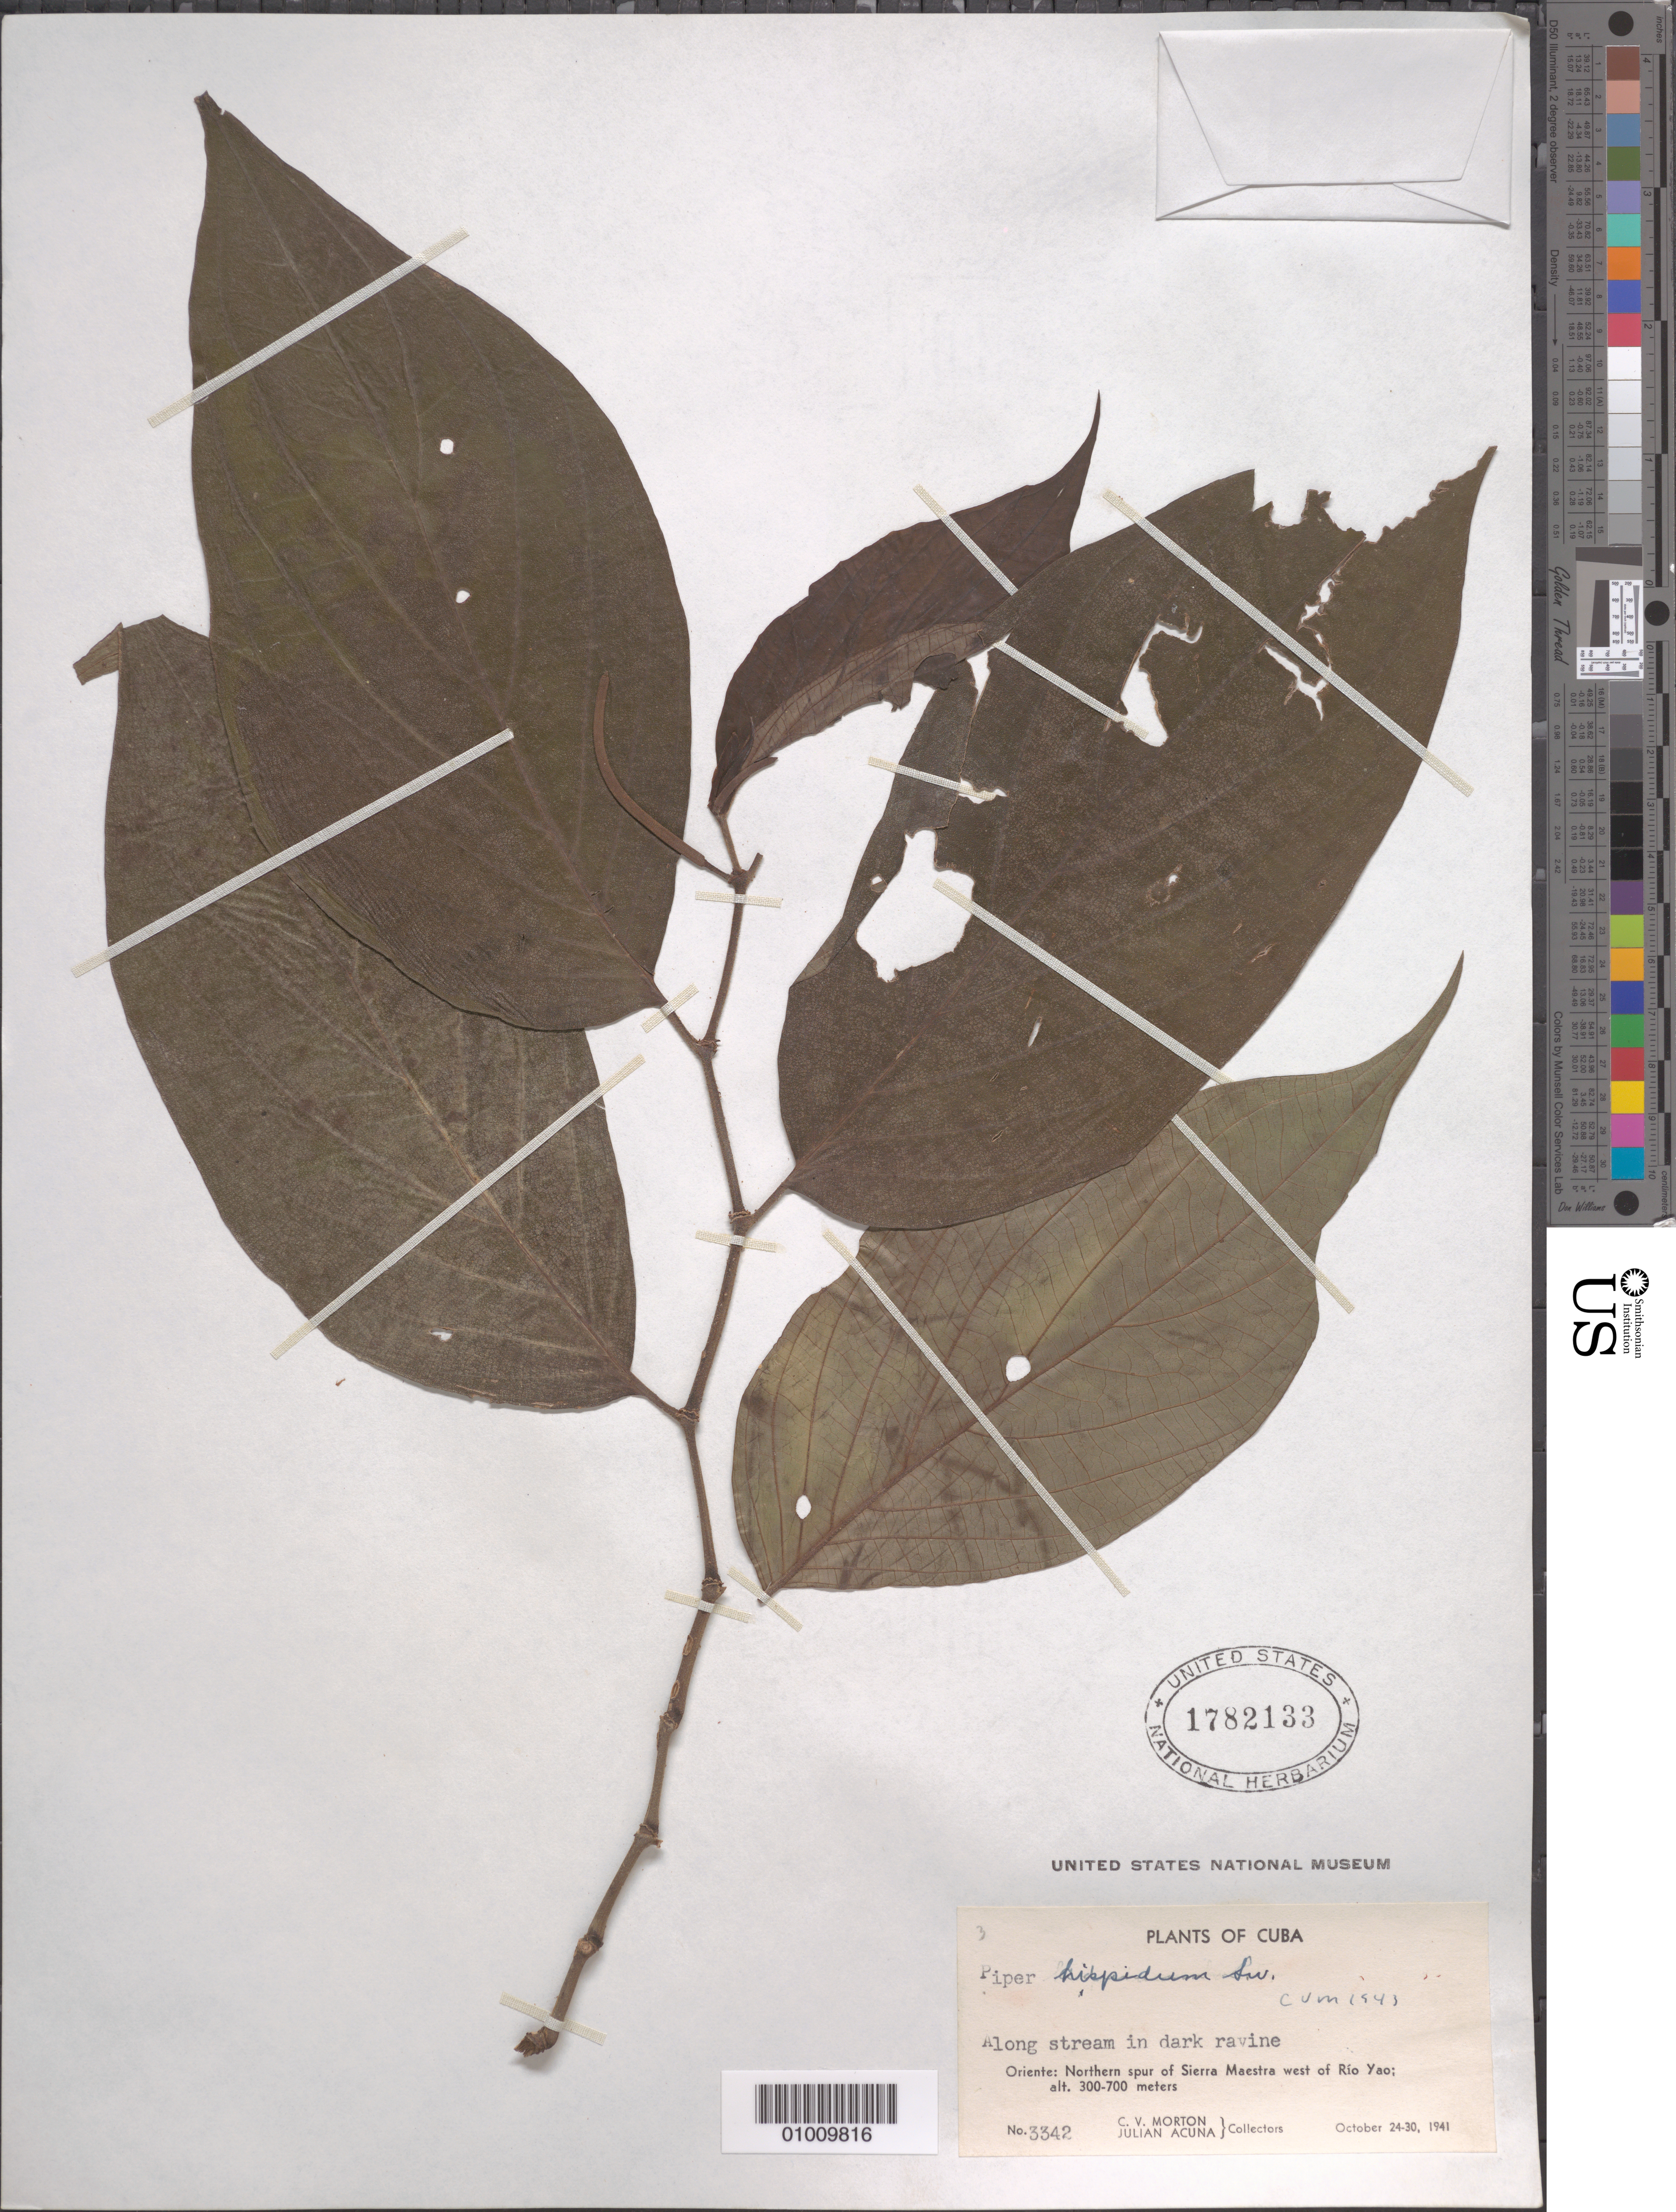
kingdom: Plantae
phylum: Tracheophyta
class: Magnoliopsida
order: Piperales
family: Piperaceae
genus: Piper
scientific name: Piper hispidum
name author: Sw.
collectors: C. V. Morton & J. Acuña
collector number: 3342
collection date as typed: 24 Oct 1941 to 30 Oct 1941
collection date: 1941-10-24/1941-10-30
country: Cuba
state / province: Granma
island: Cuba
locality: Along stream in dark ravine, Northern spur of Sierra Maestra W of Rio Yao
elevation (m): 300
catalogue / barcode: US 1782133